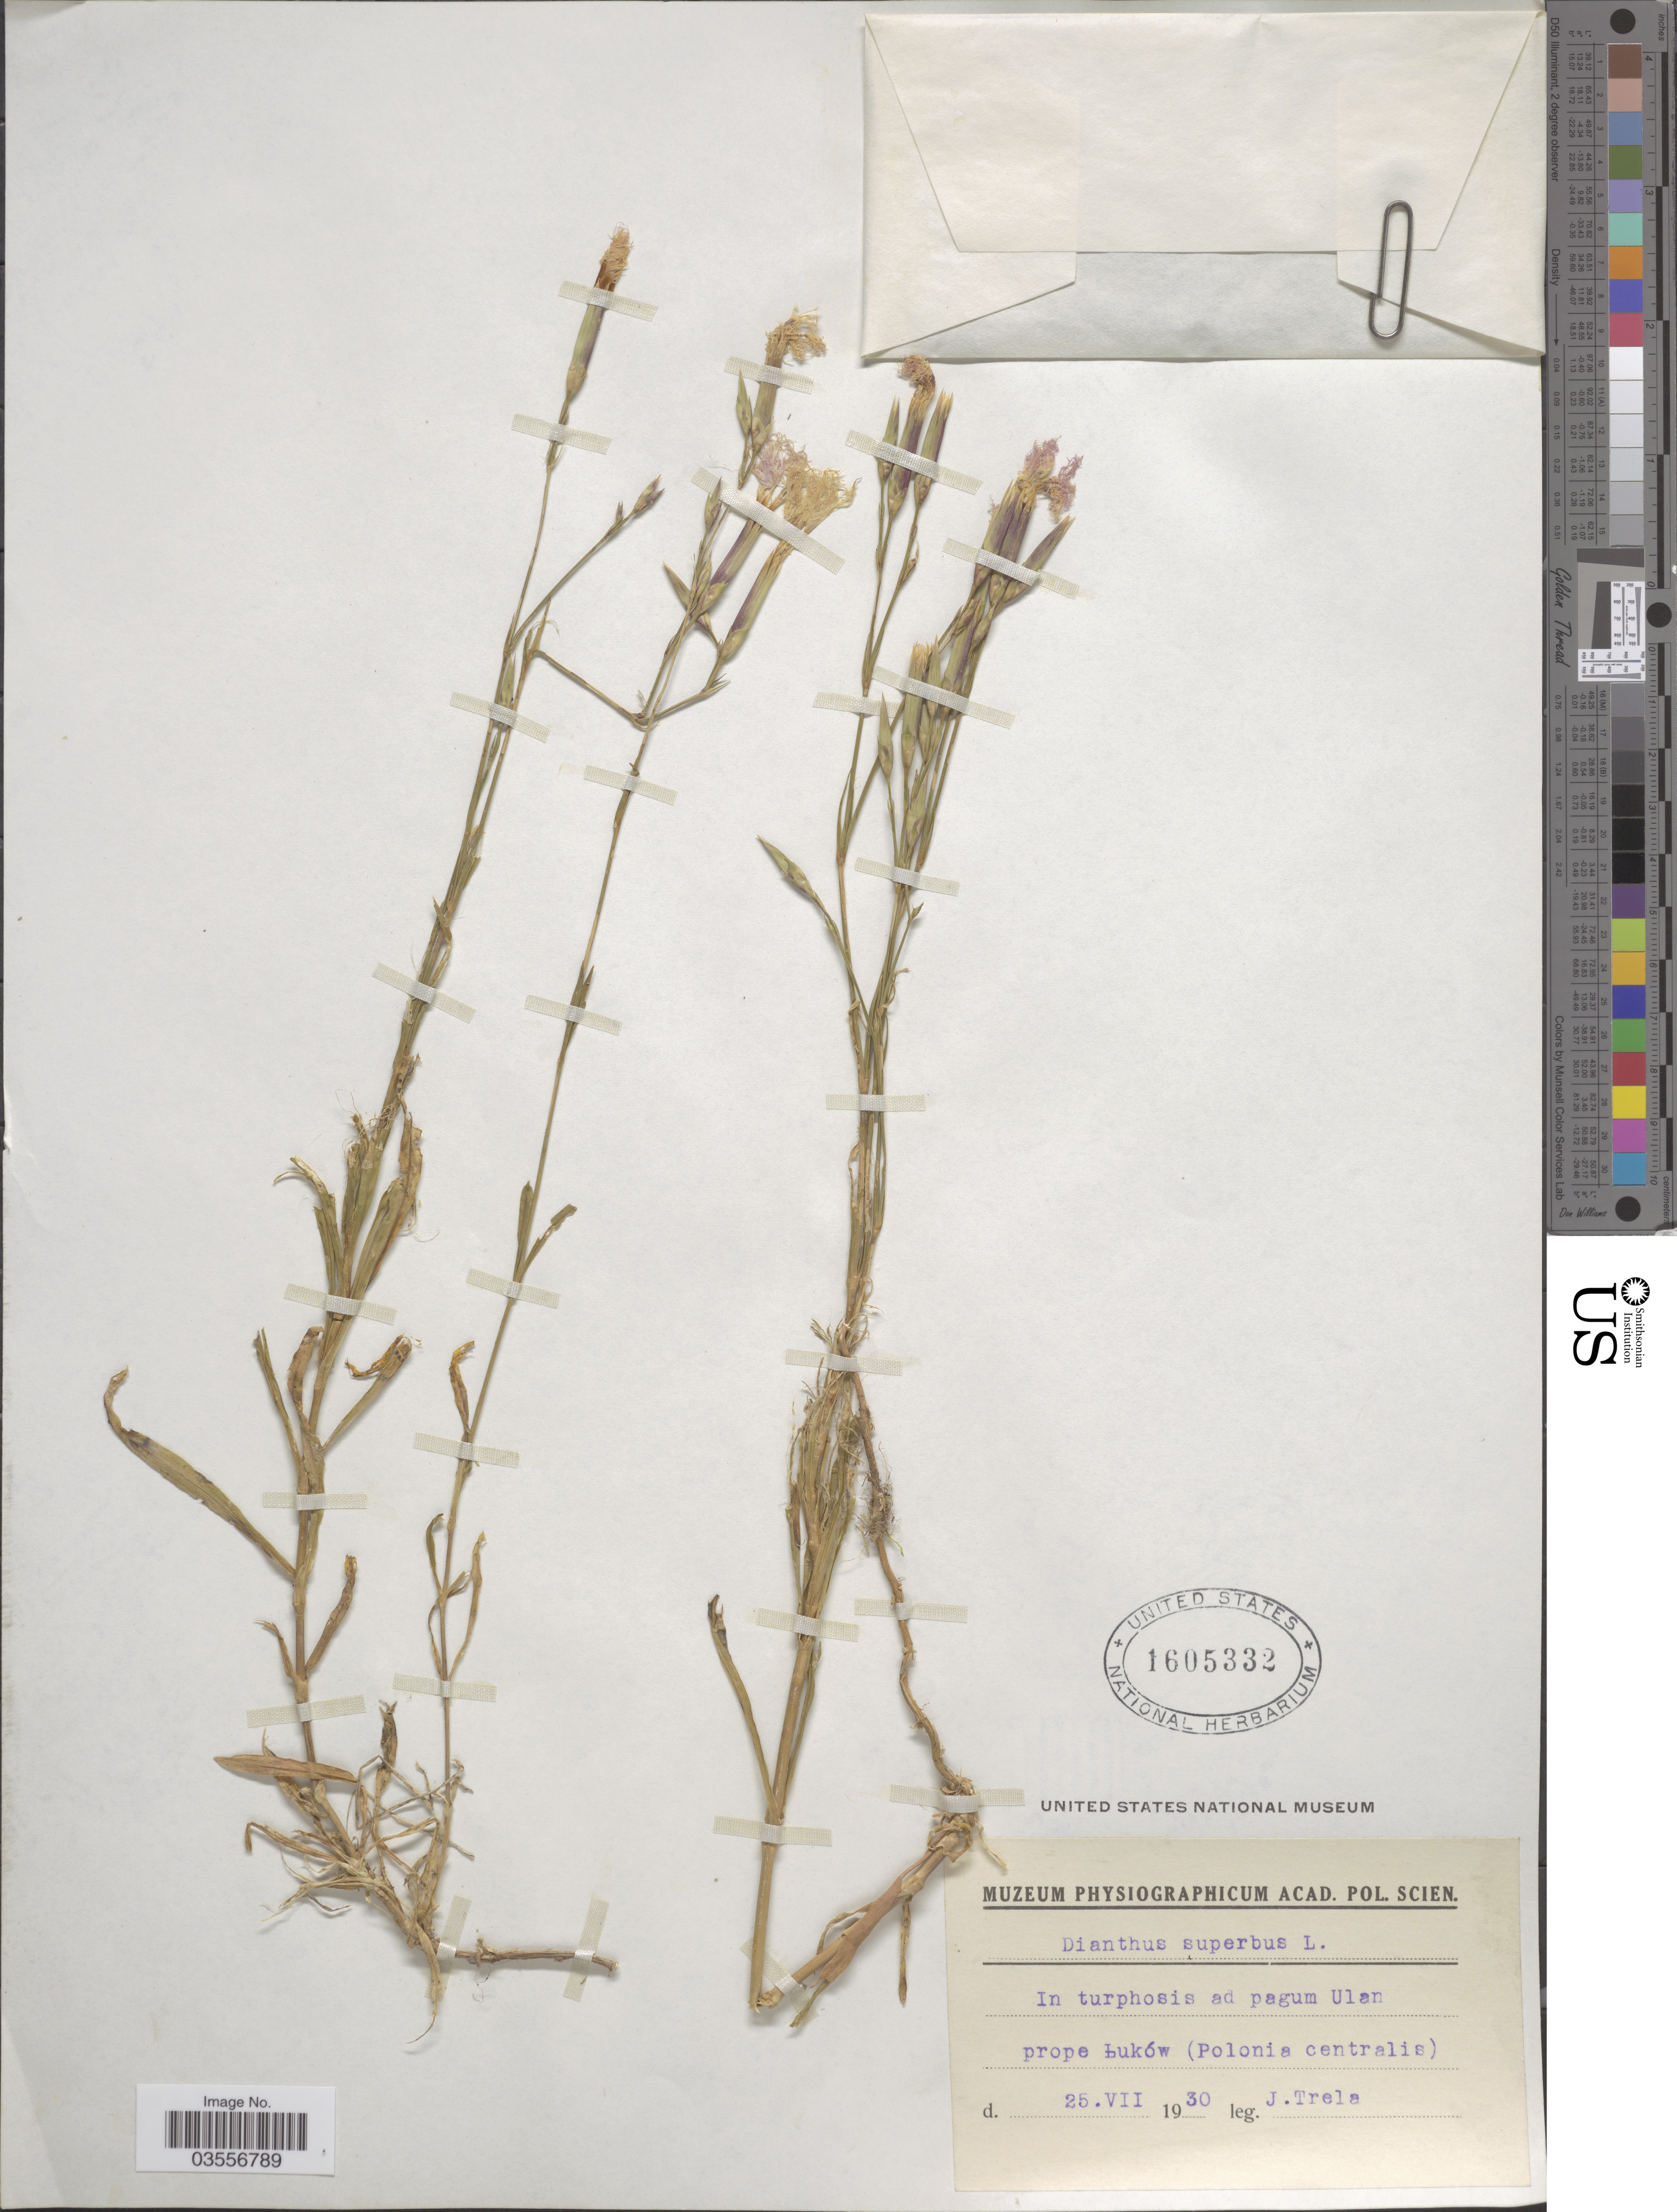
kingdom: Plantae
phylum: Tracheophyta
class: Magnoliopsida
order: Caryophyllales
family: Caryophyllaceae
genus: Dianthus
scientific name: Dianthus superbus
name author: L.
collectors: J. Trela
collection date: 1930-07-25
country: Poland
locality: In turphosis ad pagum Ulan prope Luków (Polonia centralis).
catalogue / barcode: US 1605332